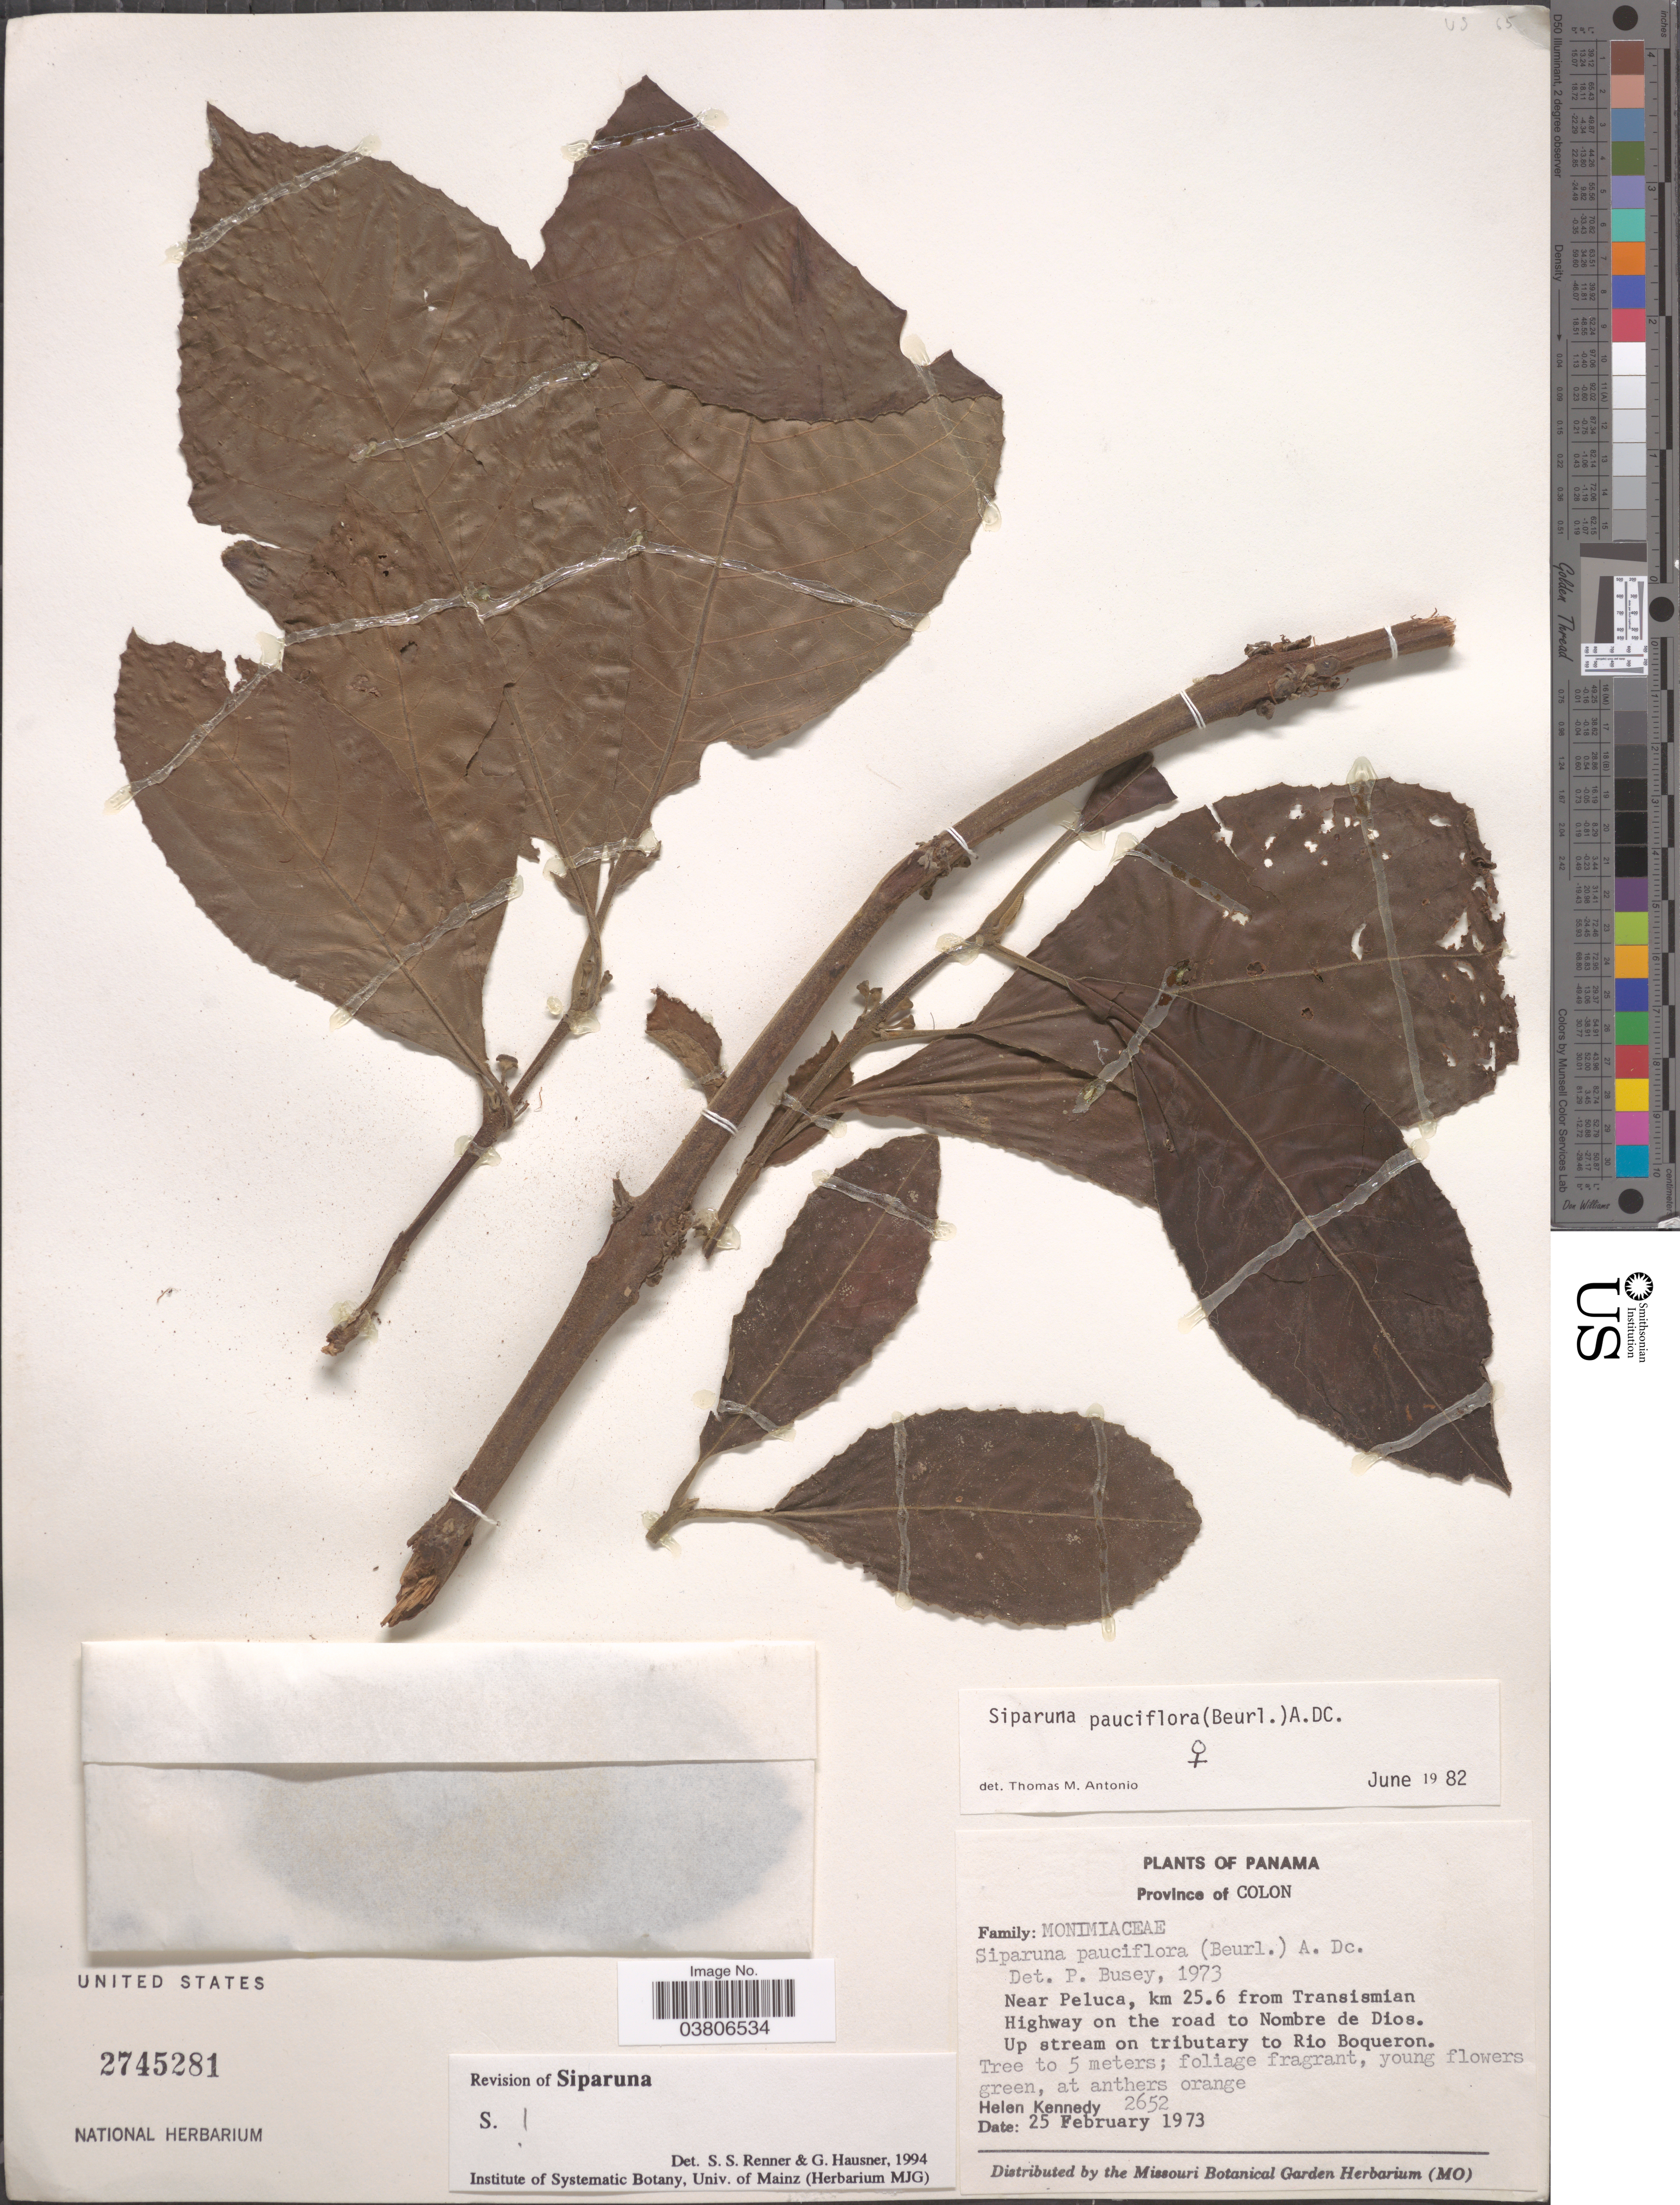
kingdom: Plantae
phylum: Tracheophyta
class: Magnoliopsida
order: Laurales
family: Siparunaceae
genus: Siparuna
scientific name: Siparuna pauciflora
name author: (Beurling) A. DC.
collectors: H. Kennedy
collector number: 2652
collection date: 1973-02-25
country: Panama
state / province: Colón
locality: Near Peluca, km 25.6 from Transismian Highway on the road to Nombre de Dios. Up stream on tributary to Rio Boqueron.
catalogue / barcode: US 2745281